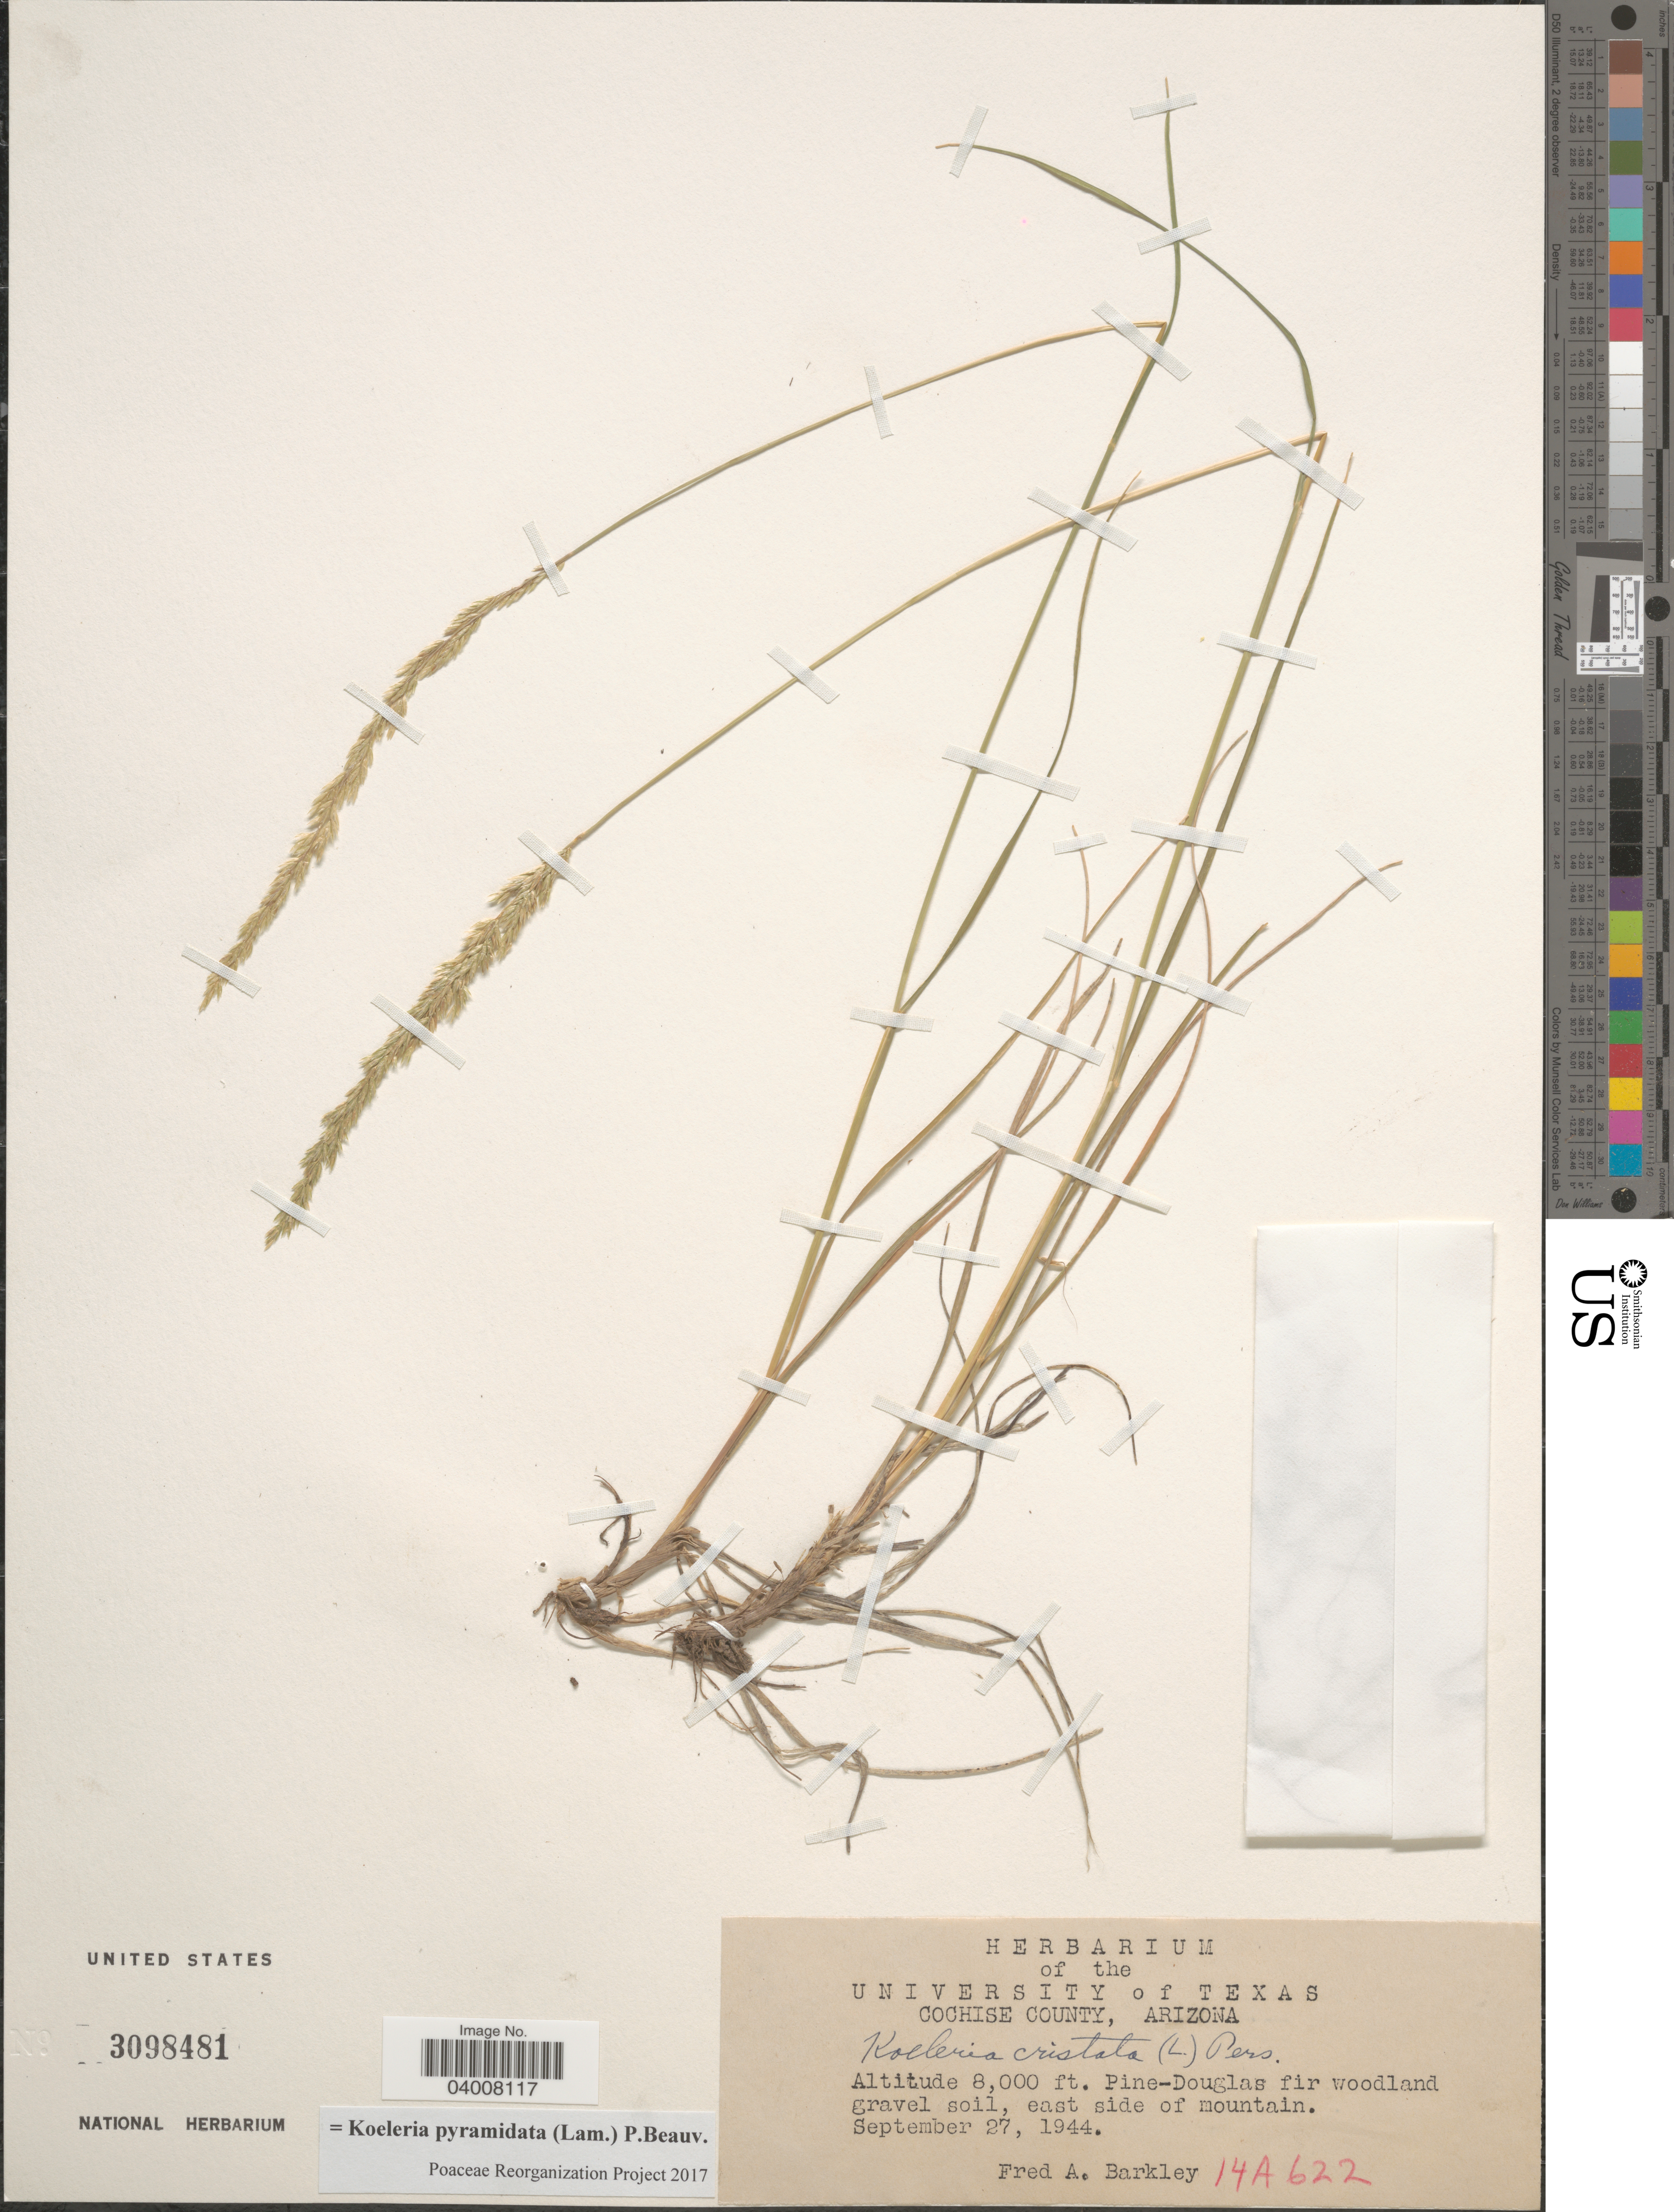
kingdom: Plantae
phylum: Tracheophyta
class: Liliopsida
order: Poales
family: Poaceae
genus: Koeleria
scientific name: Koeleria pyramidata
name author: (Lam.) P. Beauv.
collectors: F. A. Barkley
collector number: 14A622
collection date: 1944-09-27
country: United States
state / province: Arizona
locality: Cochise County. Pine-Douglas fir woodland gravel soil, east side of mountain.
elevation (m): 2438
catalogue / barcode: US 3098481